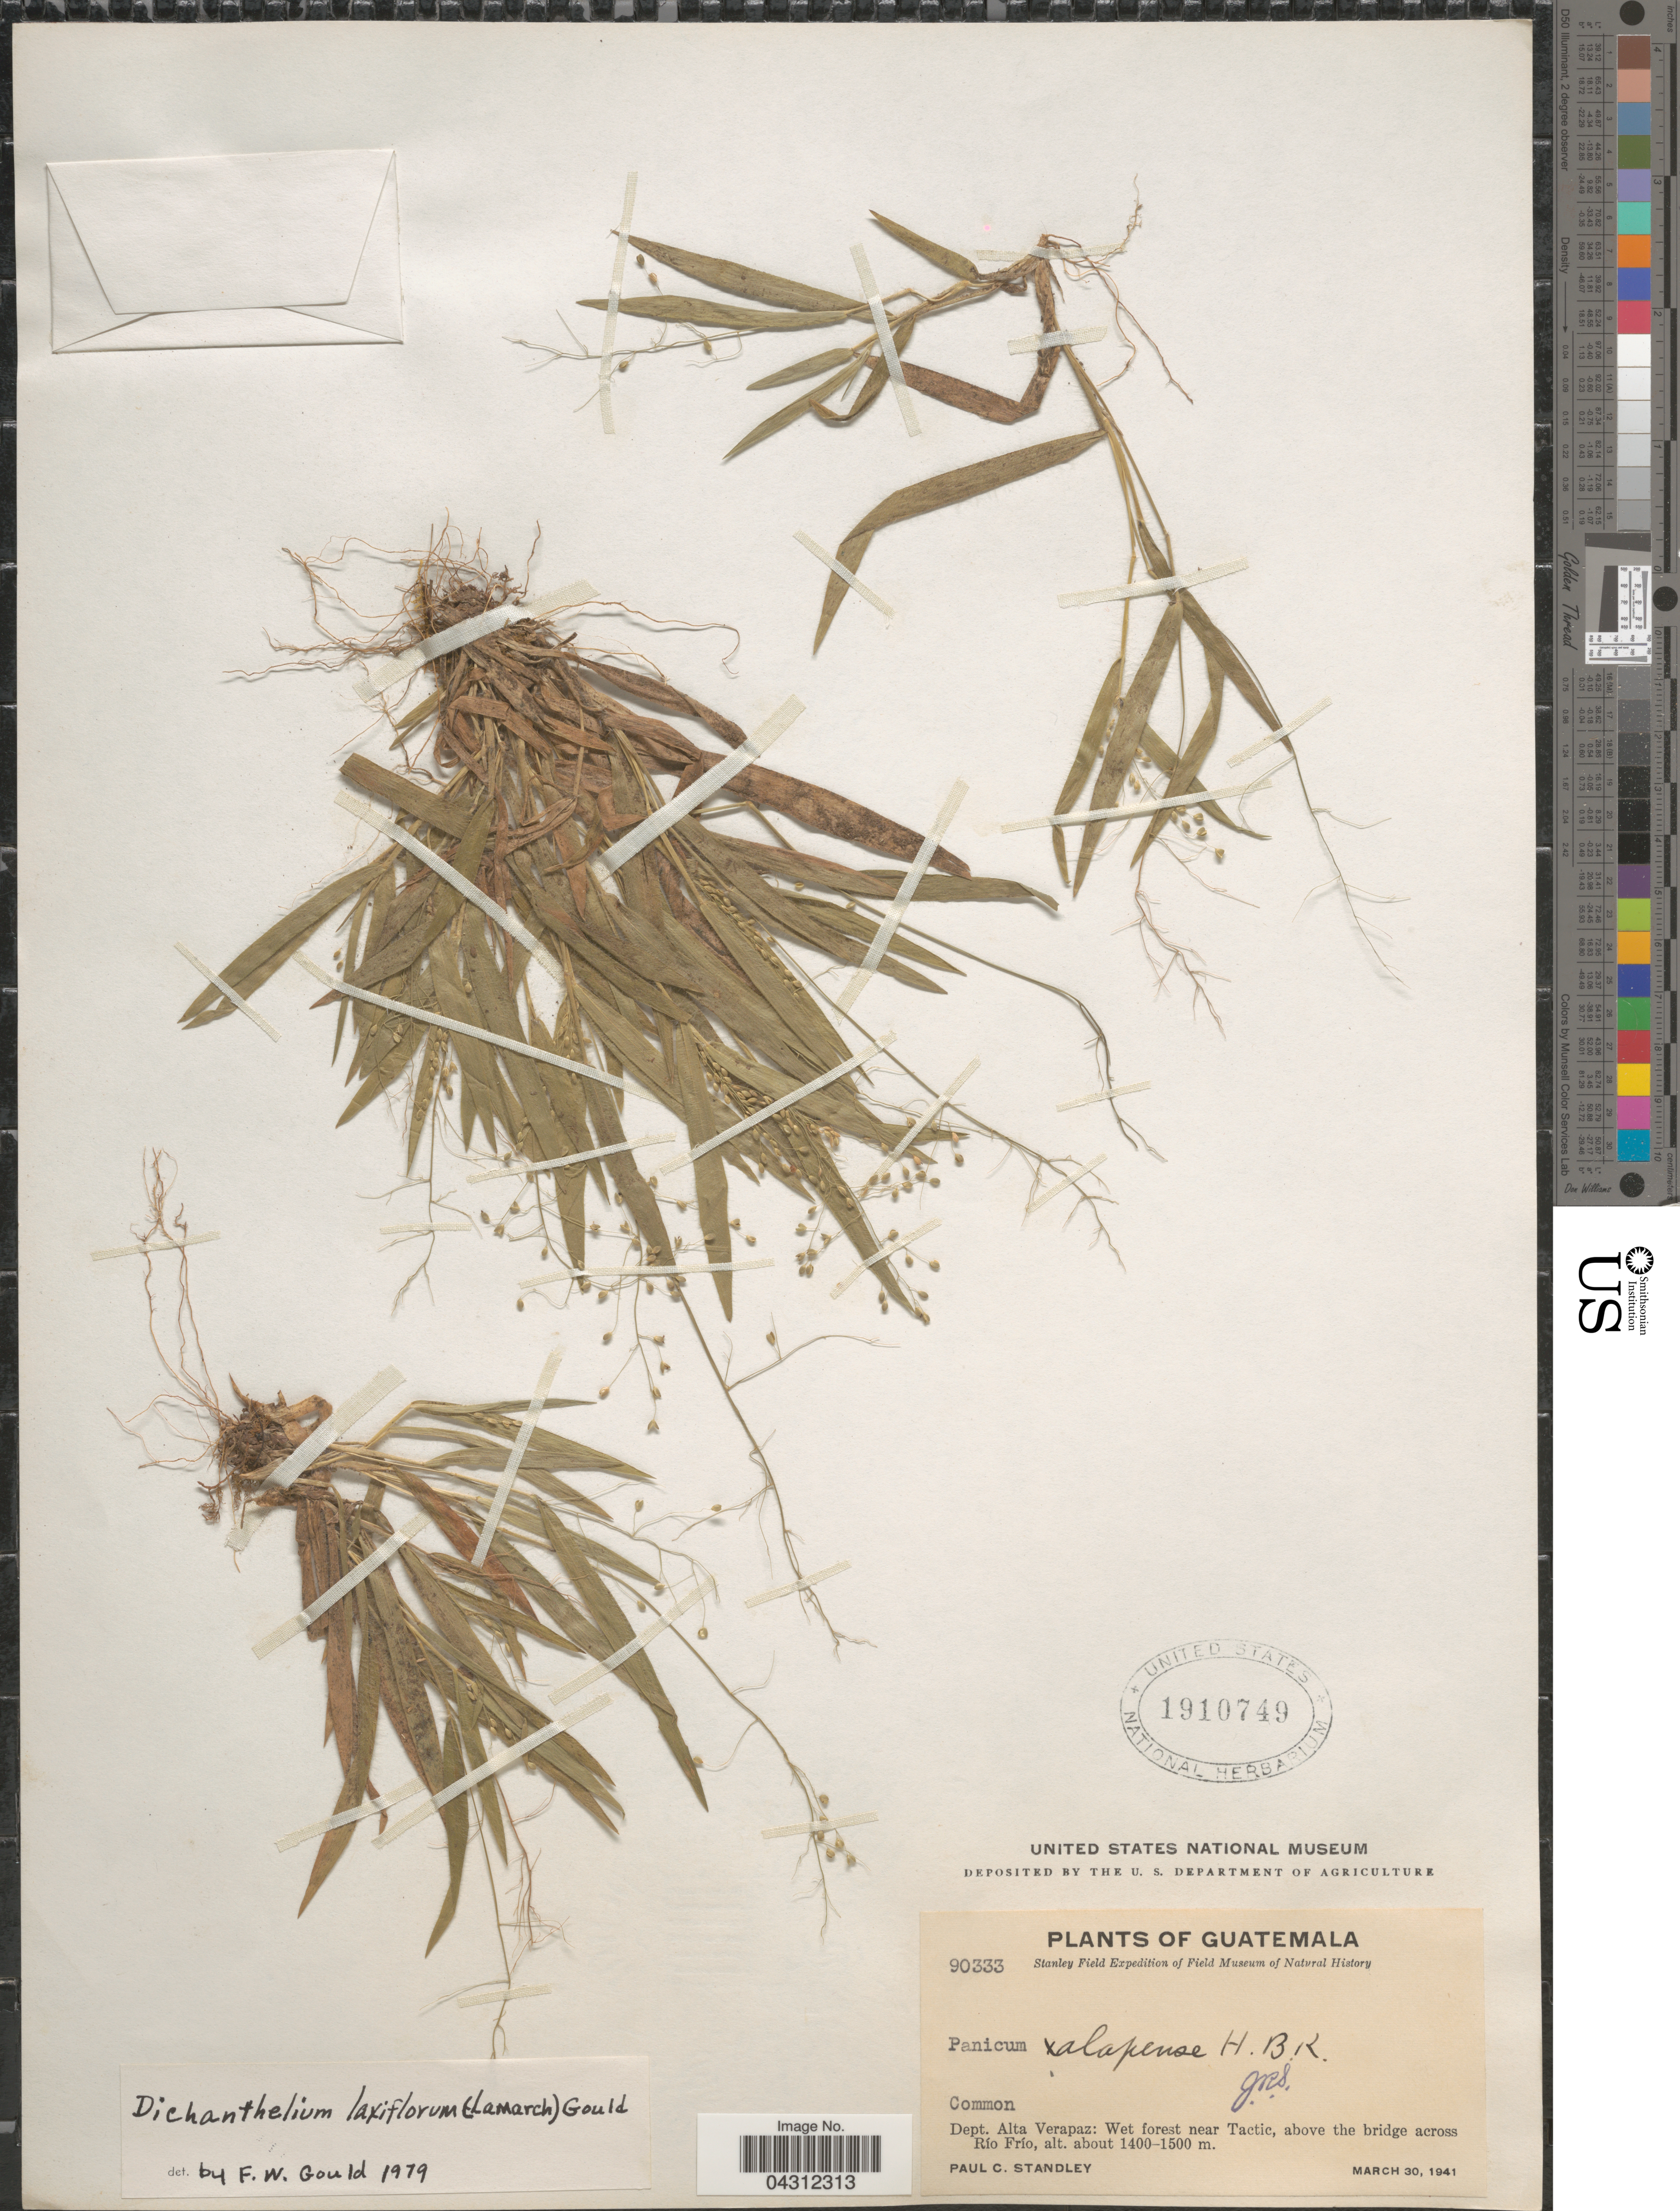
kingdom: Plantae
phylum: Tracheophyta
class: Liliopsida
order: Poales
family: Poaceae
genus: Dichanthelium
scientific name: Dichanthelium laxiflorum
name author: (Lam.) Gould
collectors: P. C. Standley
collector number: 90333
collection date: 1941-03-30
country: Guatemala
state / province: Alta Verapaz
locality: Stanley Fiels Expedition. Dept. Alta Verapaz: Wet forest near Tactic, above the bridge across Río Frío.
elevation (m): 1400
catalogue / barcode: US 1910749